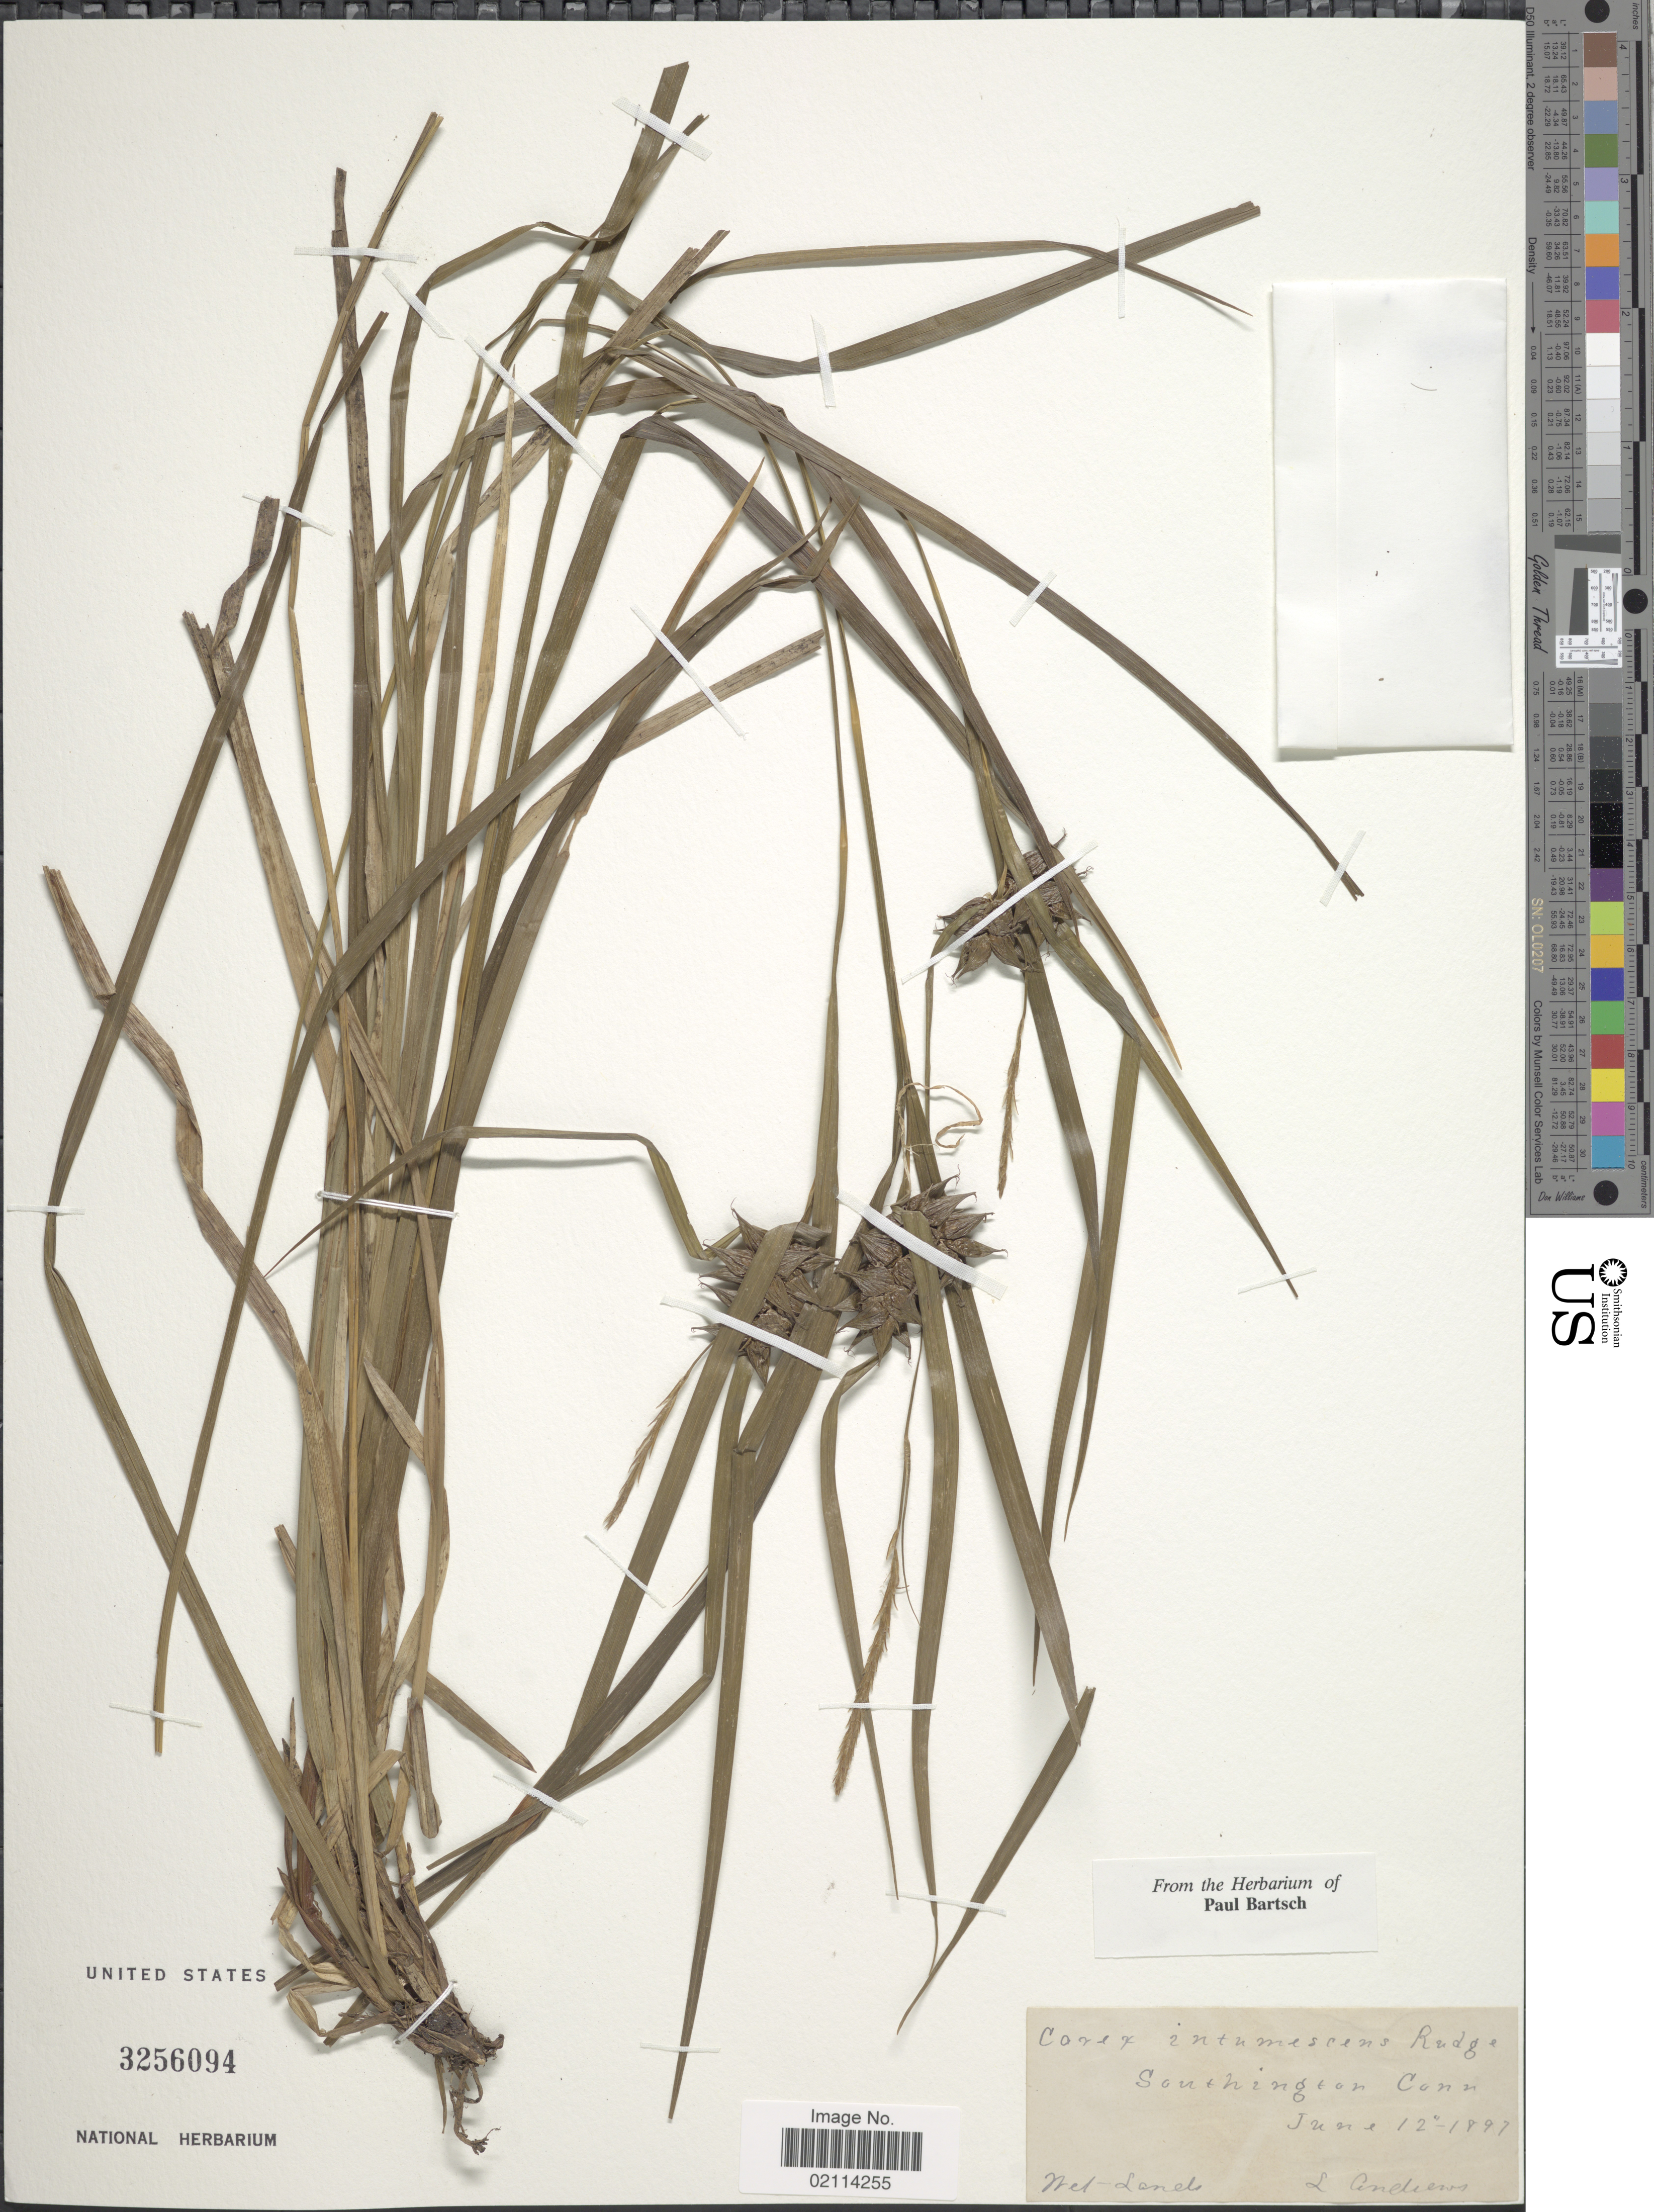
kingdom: Plantae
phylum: Tracheophyta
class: Liliopsida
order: Poales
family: Cyperaceae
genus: Carex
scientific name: Carex intumescens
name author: Rudge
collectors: L. Andrews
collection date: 1897-06-12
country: United States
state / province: Connecticut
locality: Southington.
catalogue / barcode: US 3256094